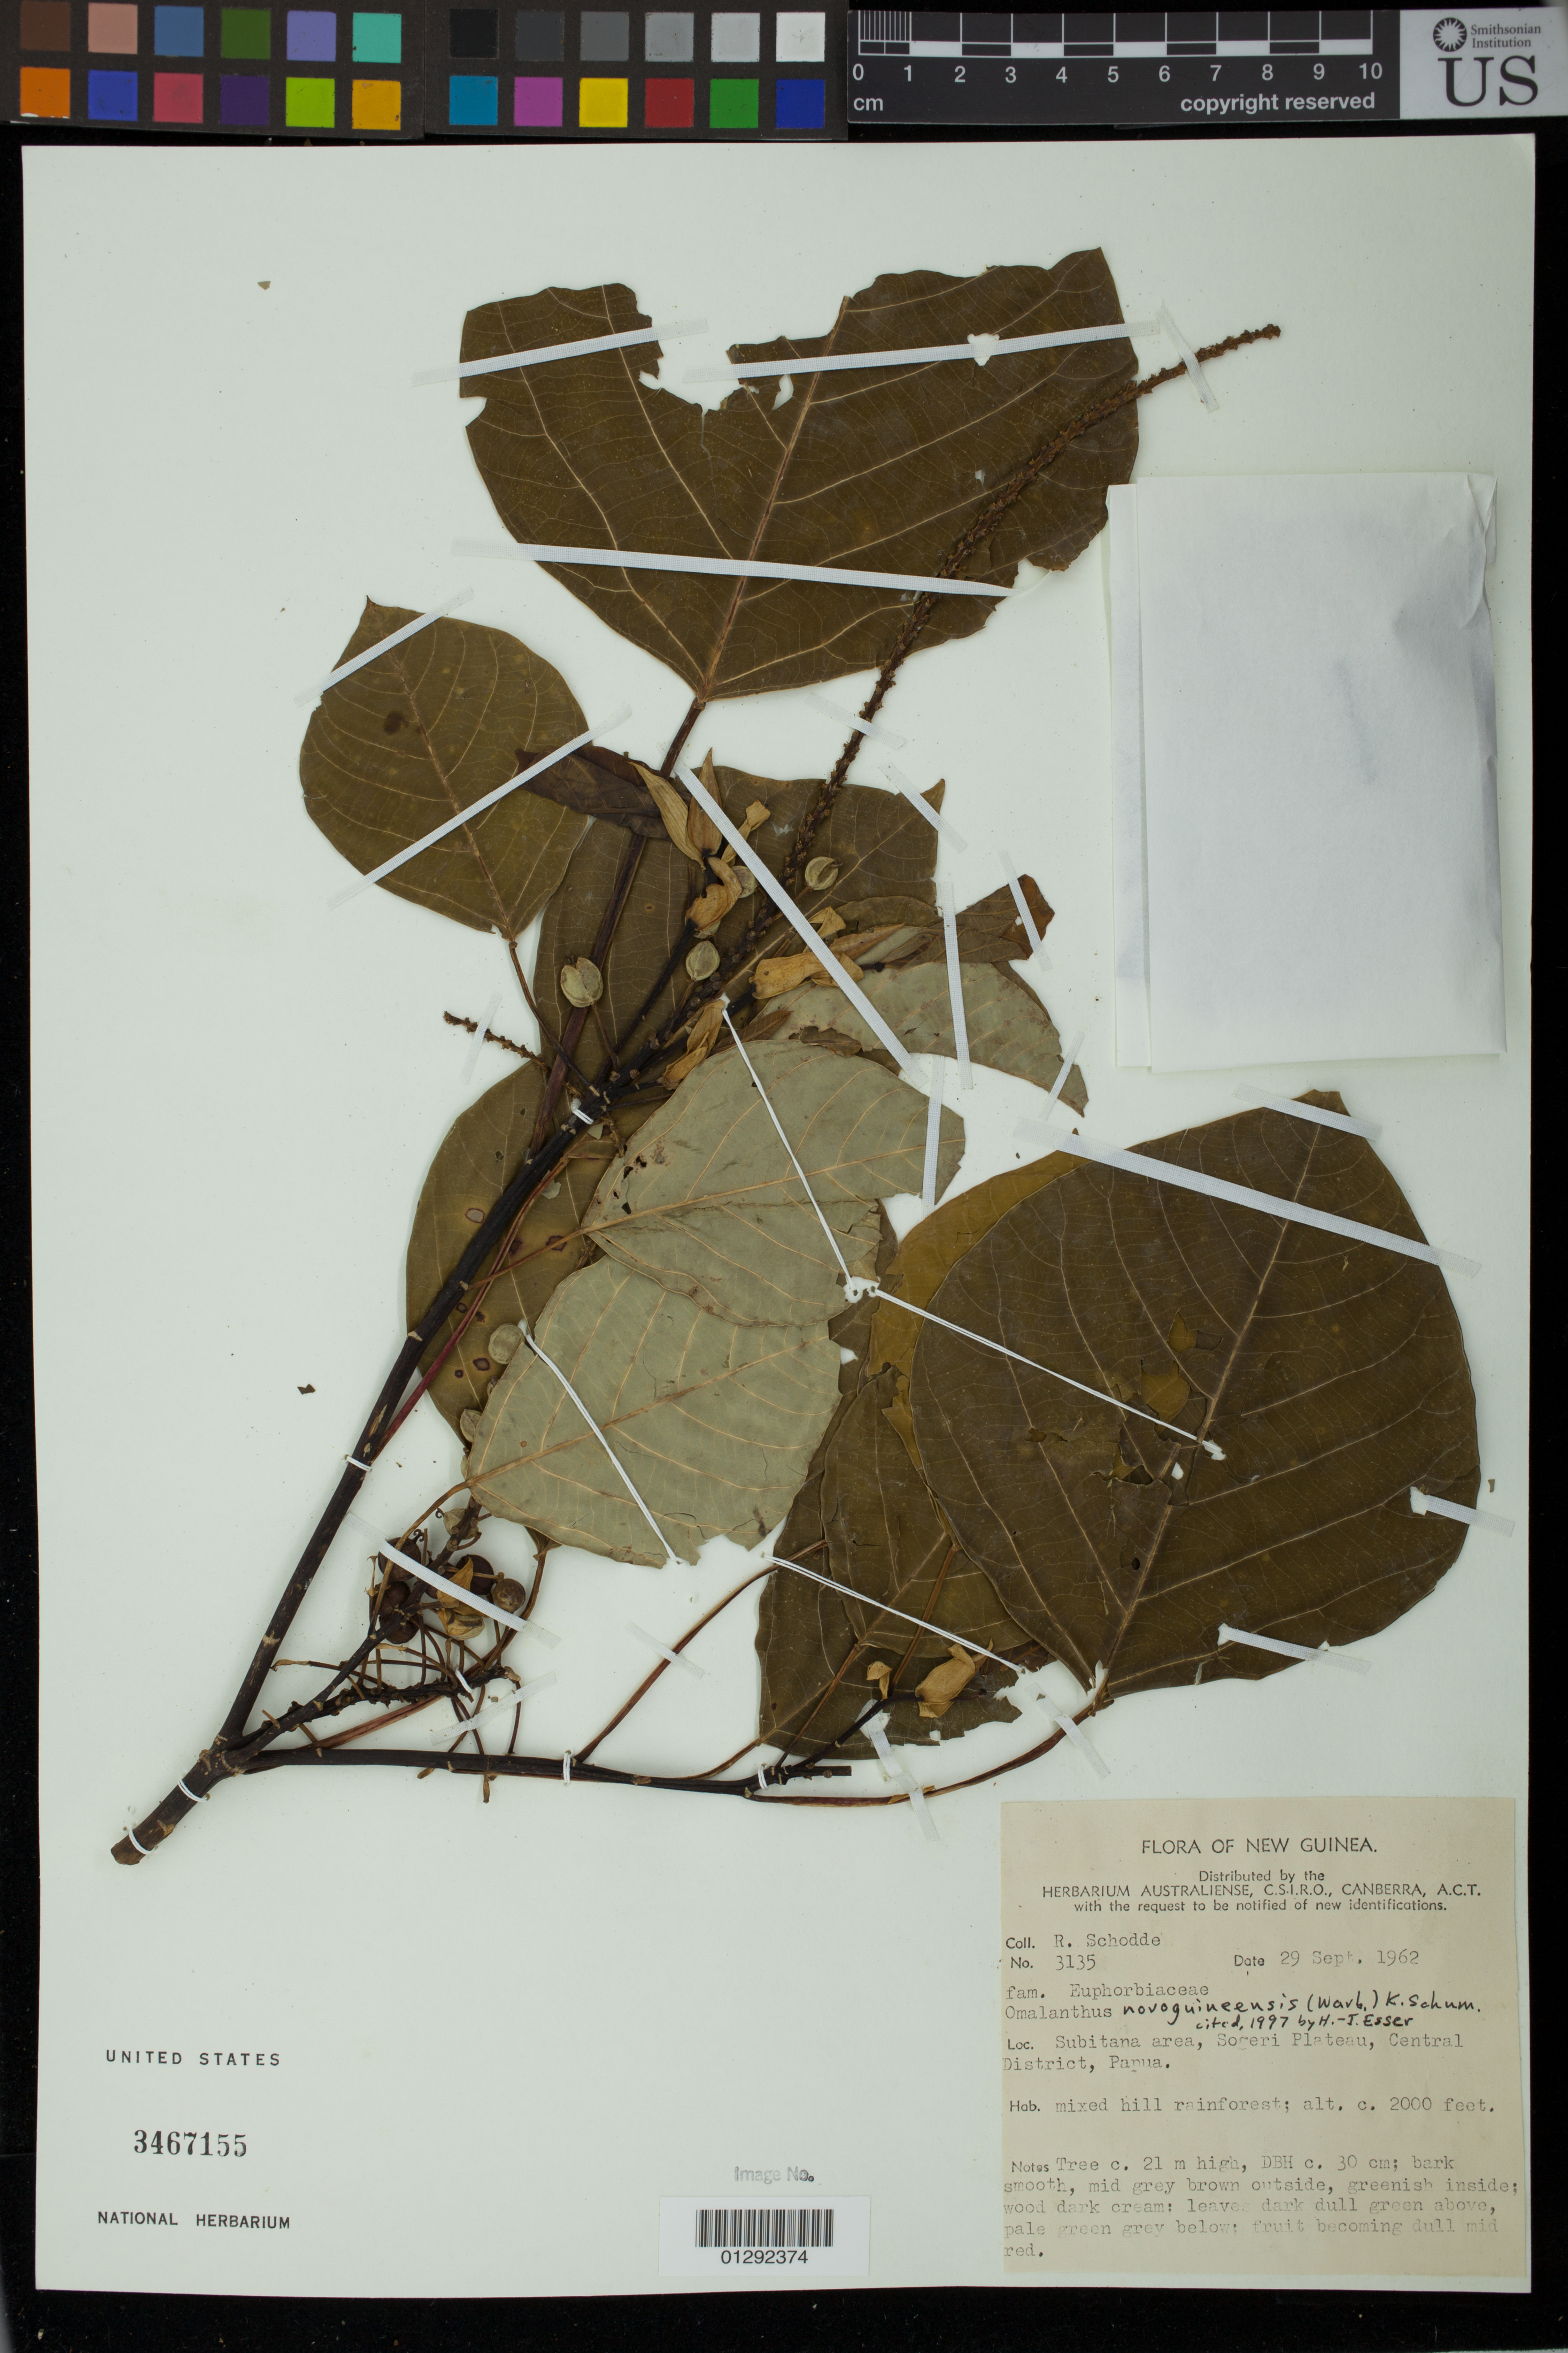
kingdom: Plantae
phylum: Tracheophyta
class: Magnoliopsida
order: Malpighiales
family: Euphorbiaceae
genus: Homalanthus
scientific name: Homalanthus novoguineensis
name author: (Warb.) K. Schum.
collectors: R. Schodde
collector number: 3135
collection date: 1962-09-29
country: Papua New Guinea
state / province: Central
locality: Subitana area, Sogeri Plateau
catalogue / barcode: US 3467155